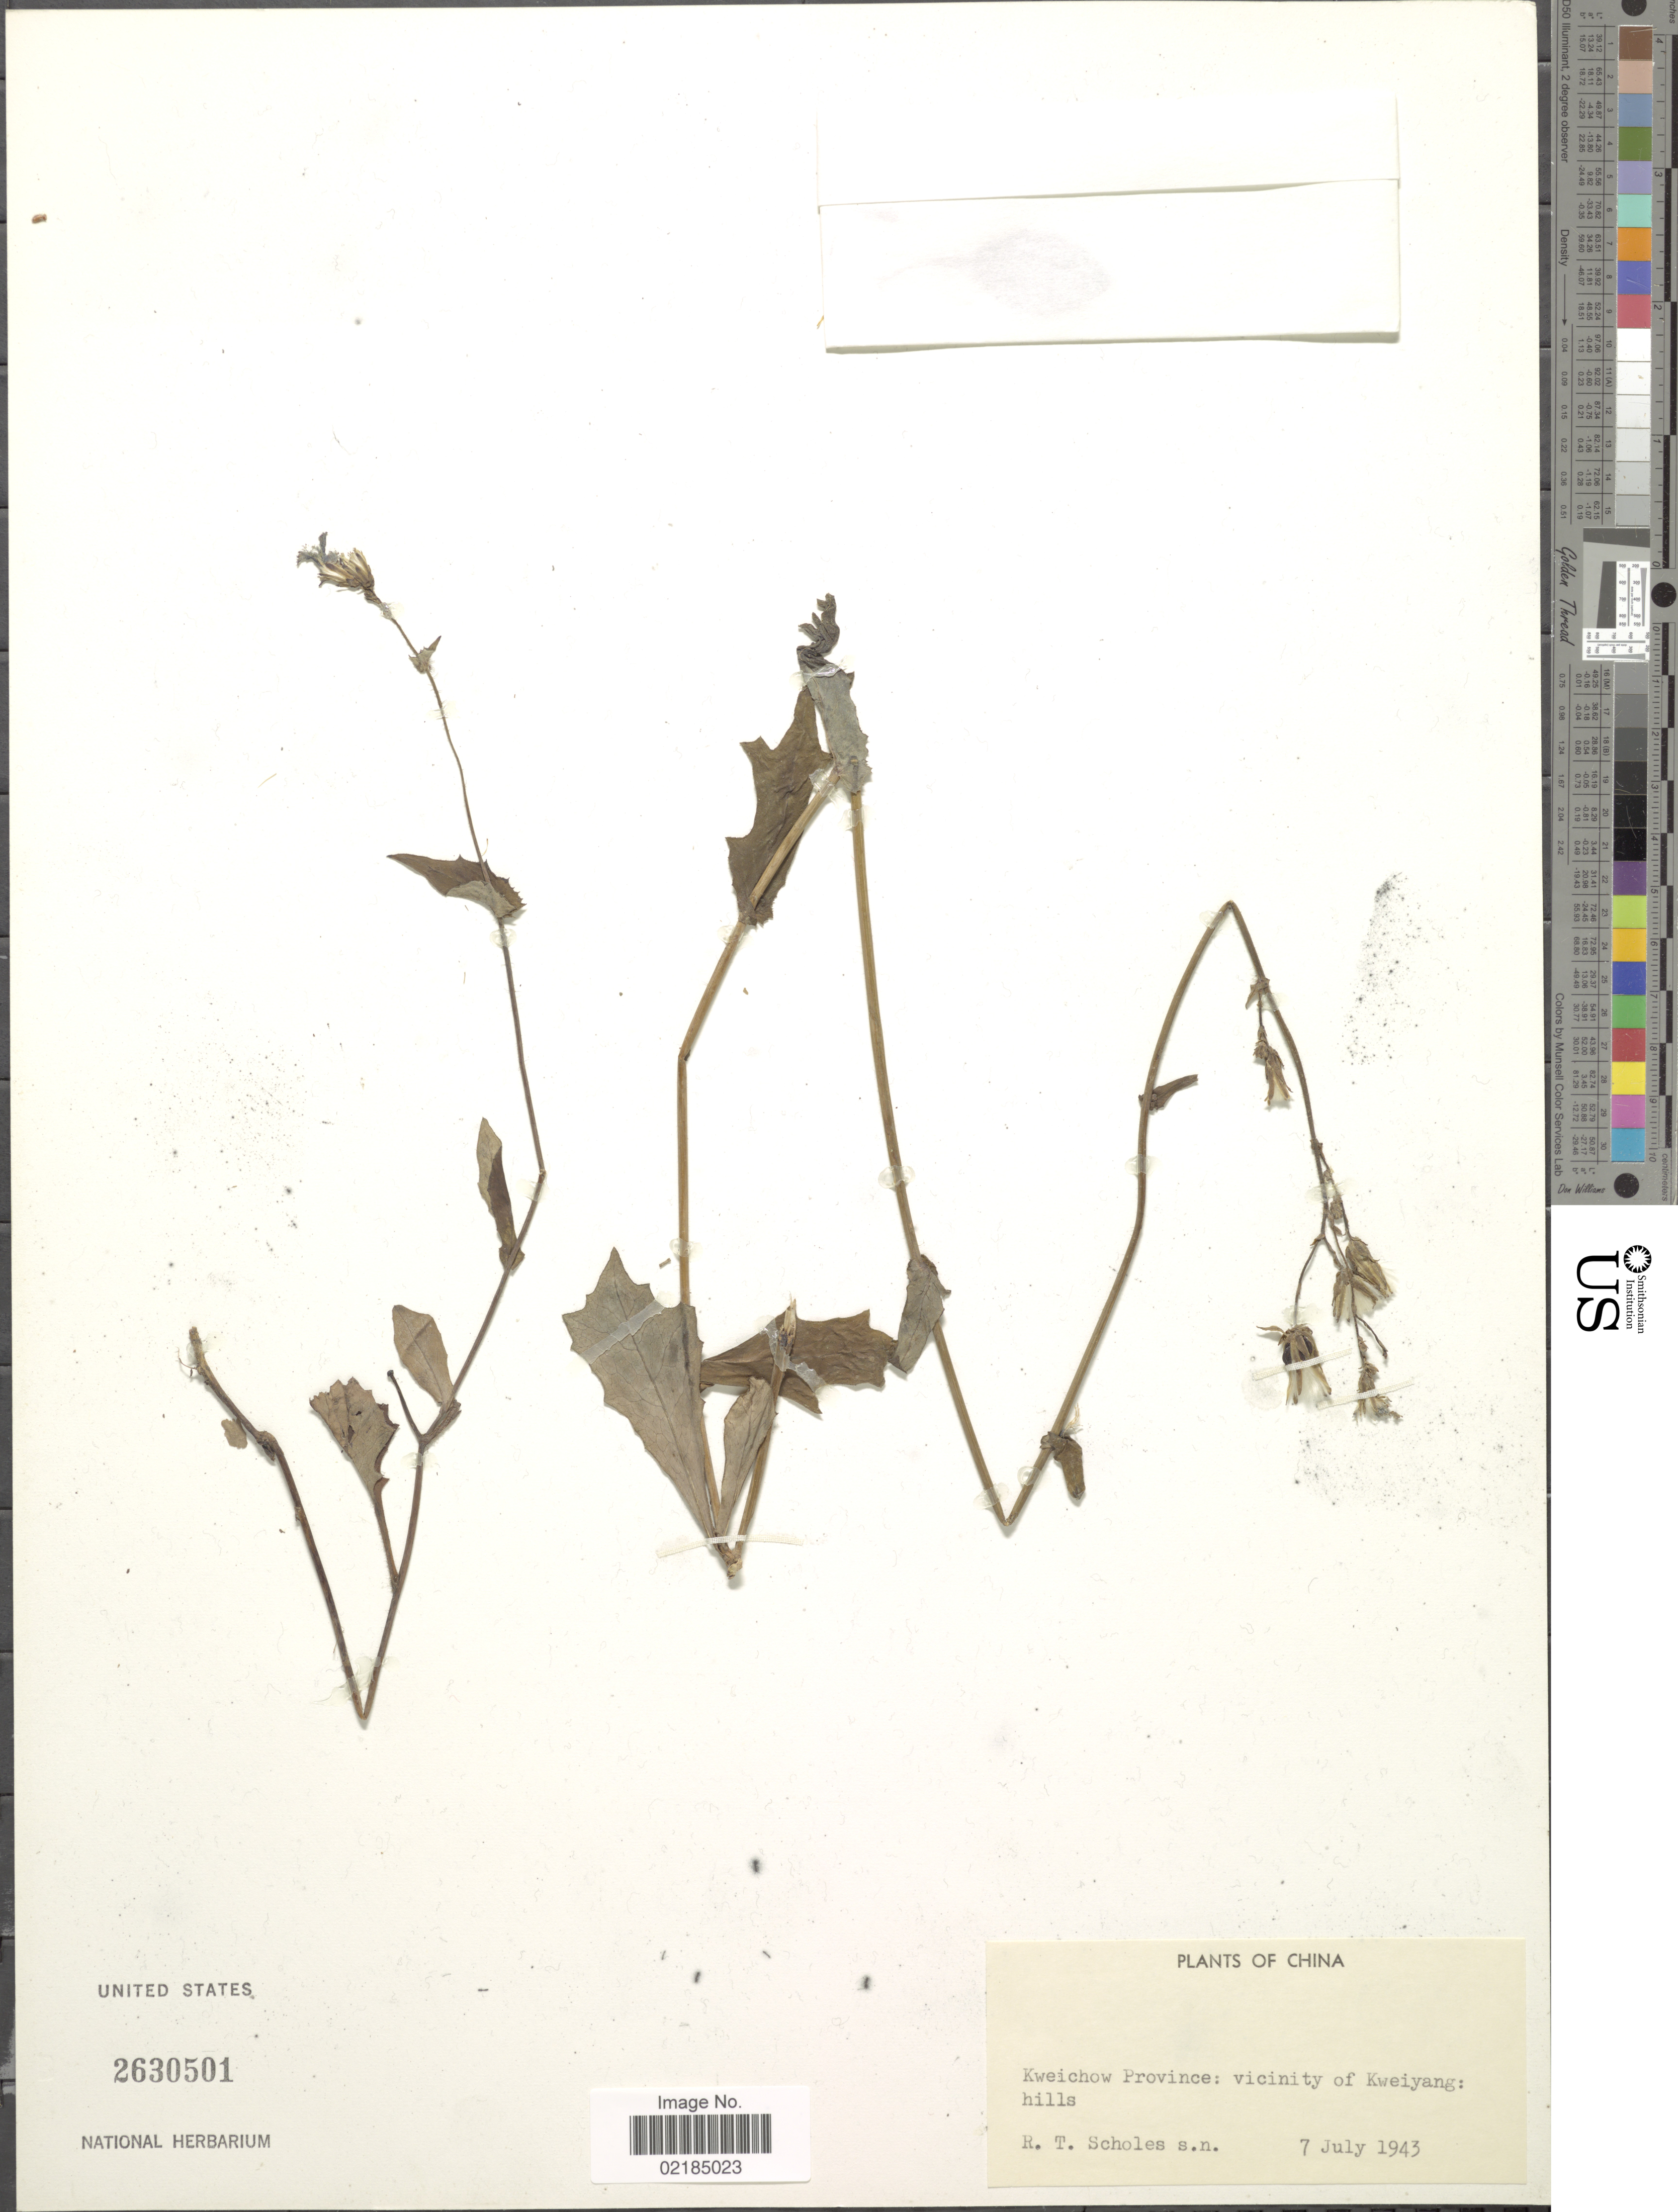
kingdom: Plantae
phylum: Tracheophyta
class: Magnoliopsida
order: Asterales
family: Asteraceae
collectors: R. Scholes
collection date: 1943-07-07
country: China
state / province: Guizhou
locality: Kweichow Province: vicinity of Kweiyang; hills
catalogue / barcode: US 2630501